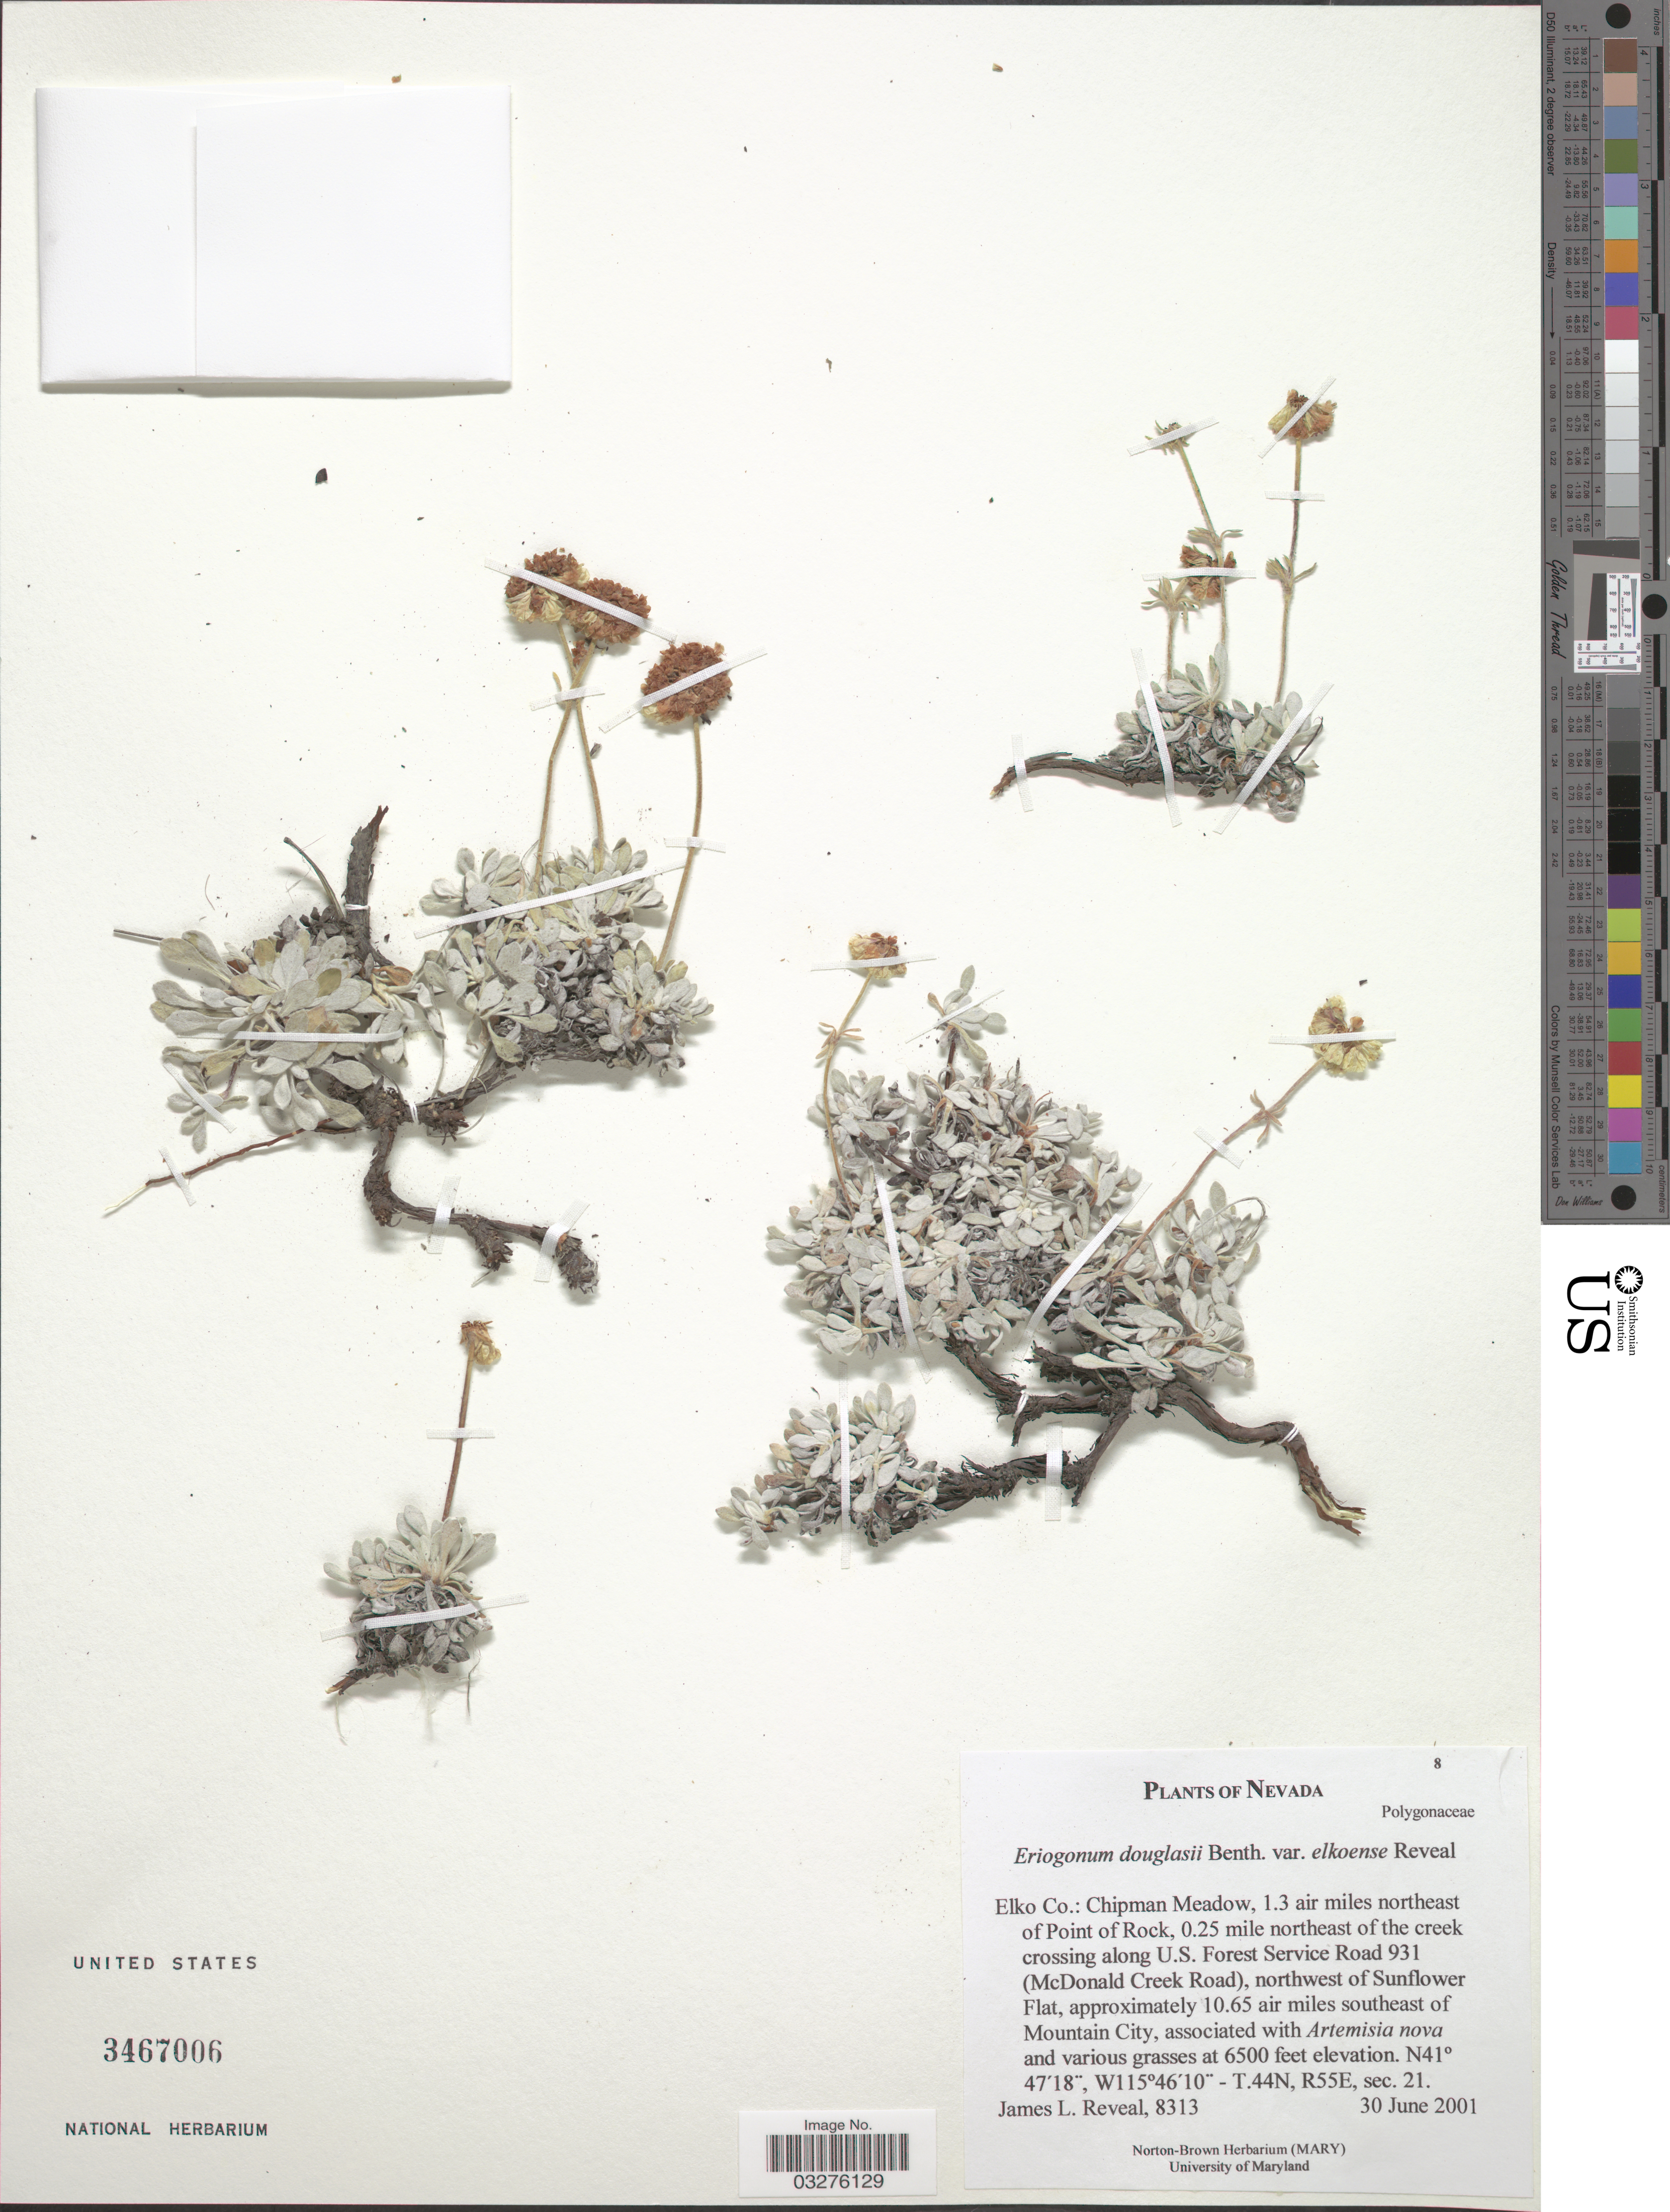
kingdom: Plantae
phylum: Tracheophyta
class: Magnoliopsida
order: Caryophyllales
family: Polygonaceae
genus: Eriogonum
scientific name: Eriogonum douglasii var. elkoense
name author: Reveal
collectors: J. L. Reveal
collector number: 8313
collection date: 2001-06-30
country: United States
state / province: Nevada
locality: Elko Co.: Chipman Meadow, 1.3 air miles northeast of Point of Rock, 0.25 mile northeast of the creek crossing along U.S. Forest Service Road 931 (McDonald Creek Road), northwest of Sunflower Flat, approximately 10.65 air miles southeast of Mountain City. T.44M, R55E, sec. 21.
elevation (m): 1981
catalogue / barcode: US 3467006